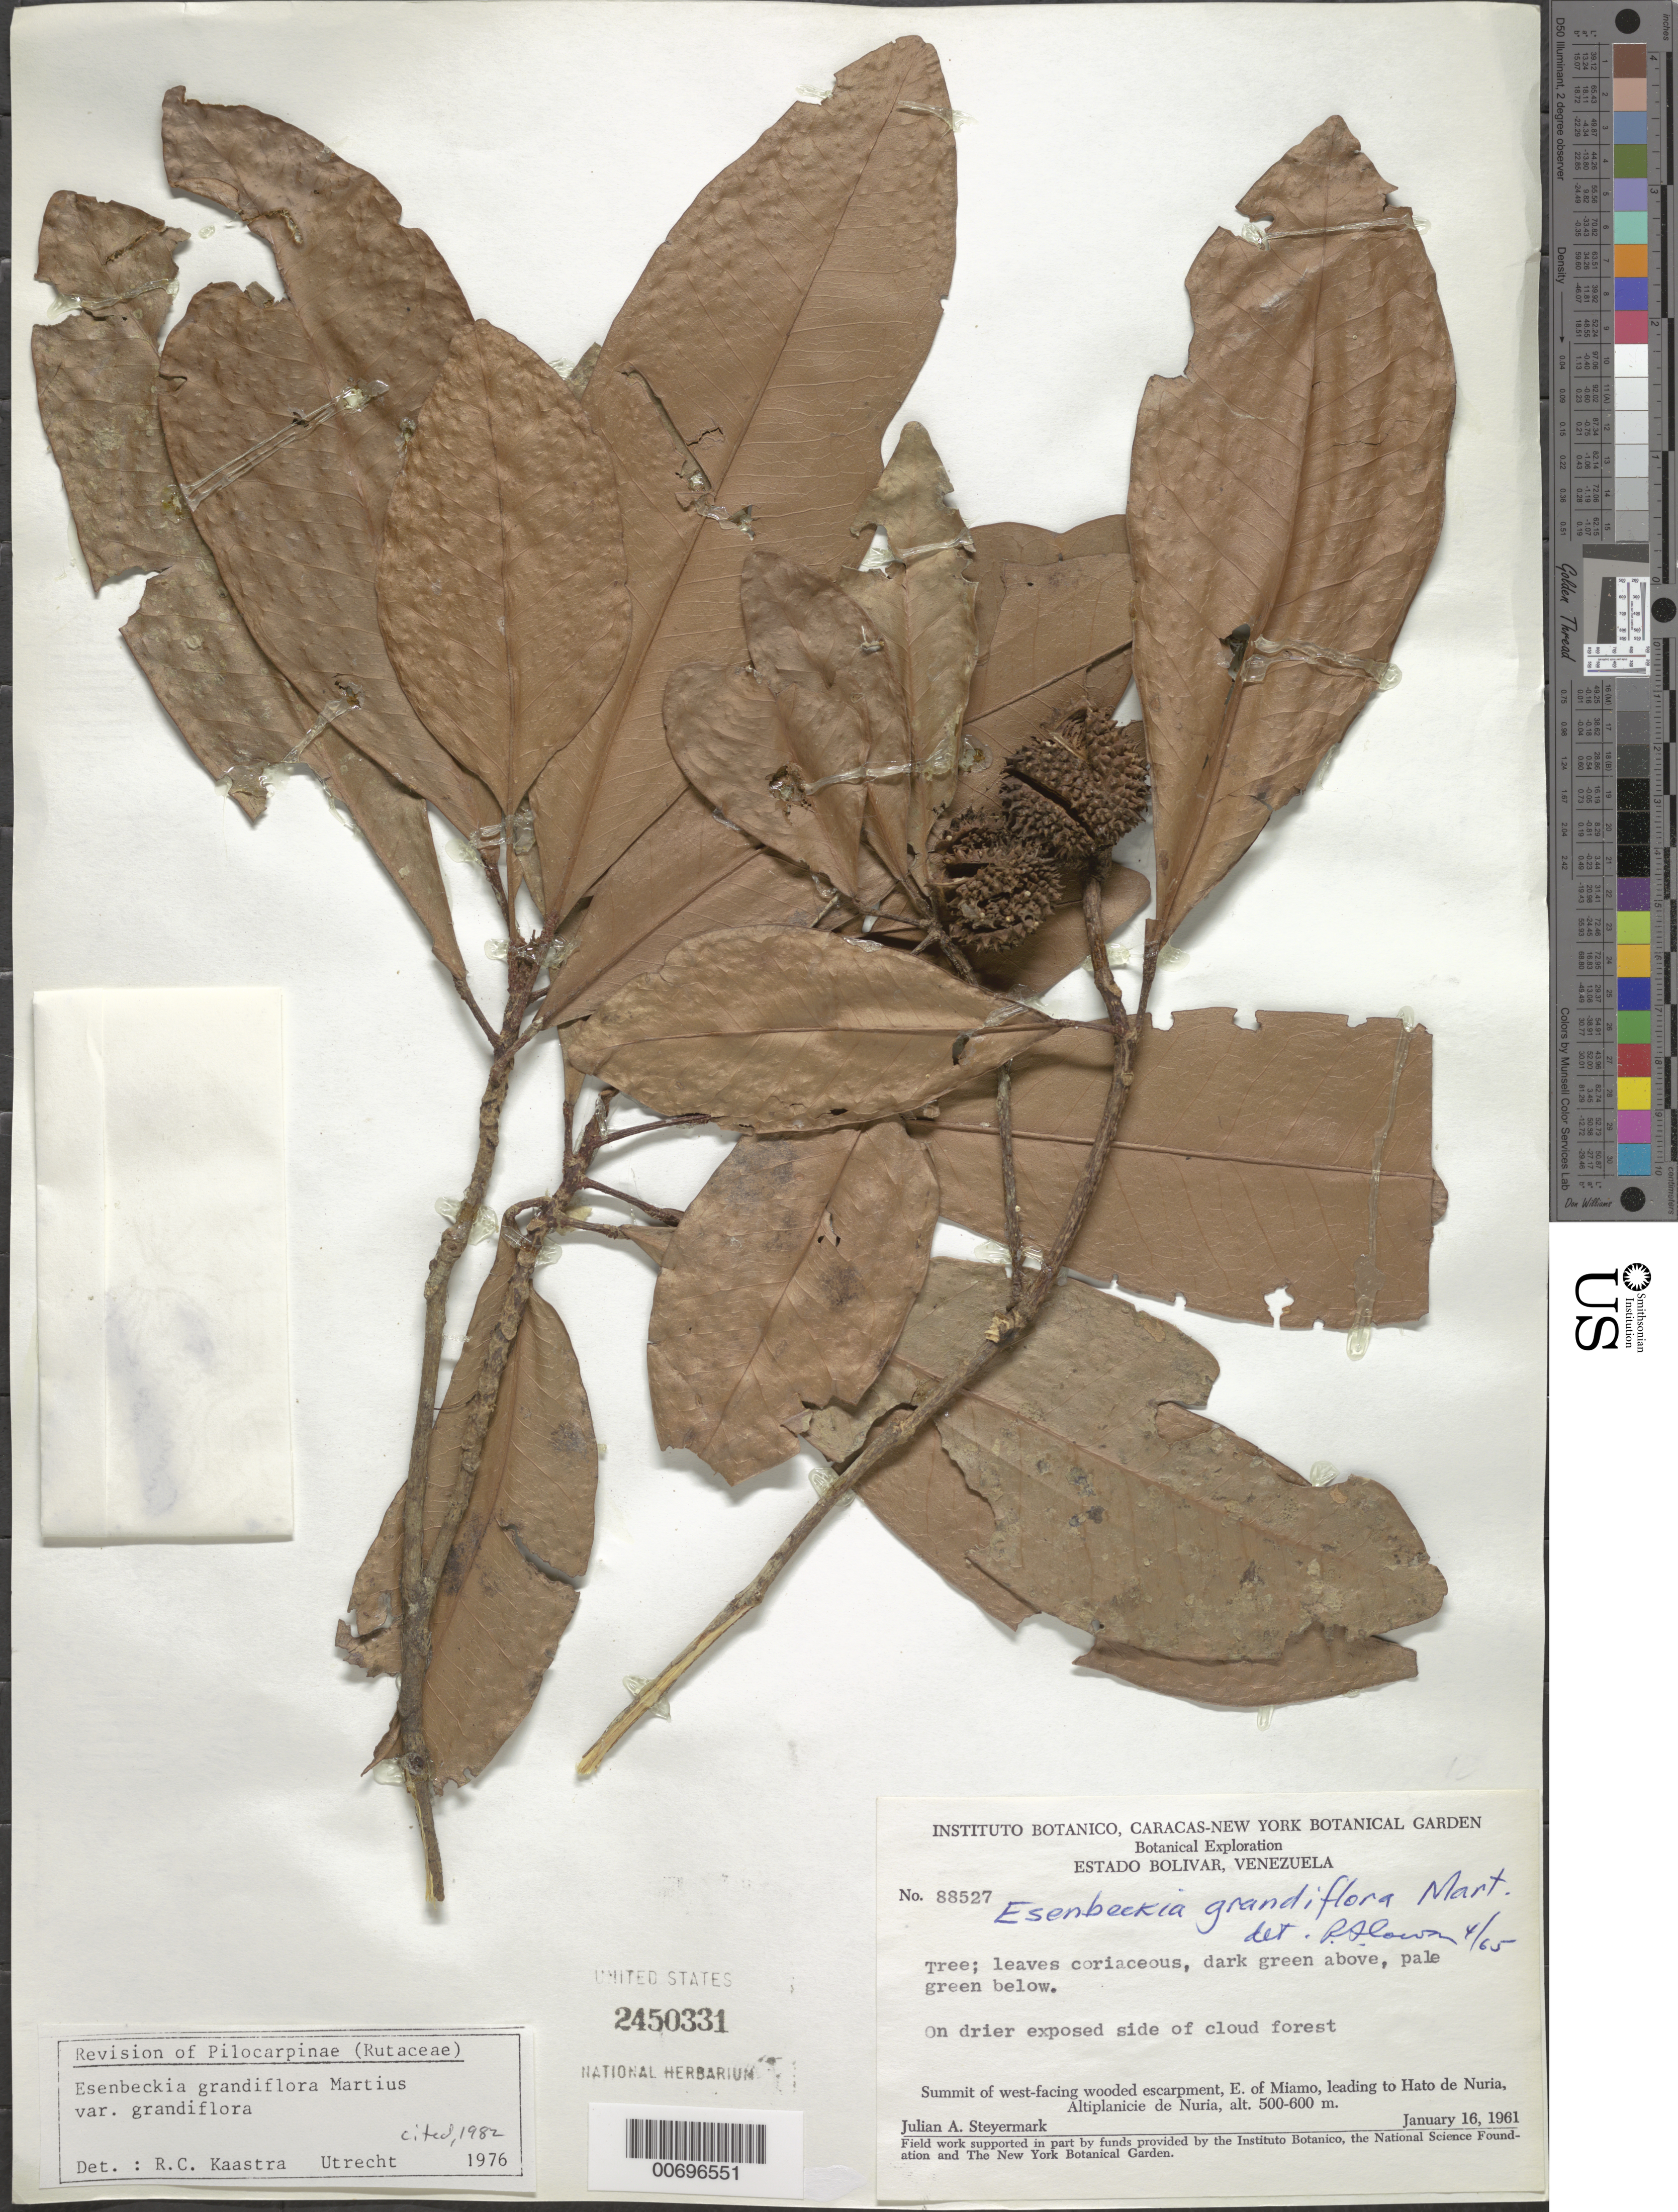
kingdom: Plantae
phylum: Tracheophyta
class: Magnoliopsida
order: Sapindales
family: Rutaceae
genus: Esenbeckia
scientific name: Esenbeckia grandiflora var. grandiflora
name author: Mart.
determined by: Kaastra, R. C., (UTRECHT)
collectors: J. Steyermark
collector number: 88527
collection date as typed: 16-Jan-61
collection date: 1961-01-16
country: Venezuela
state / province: Bolívar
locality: Miamo, E of, leading to Hato de Nuria, Altiplanicie de Nuria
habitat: Drier exposed side of cloud forest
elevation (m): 500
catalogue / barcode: US 2450331